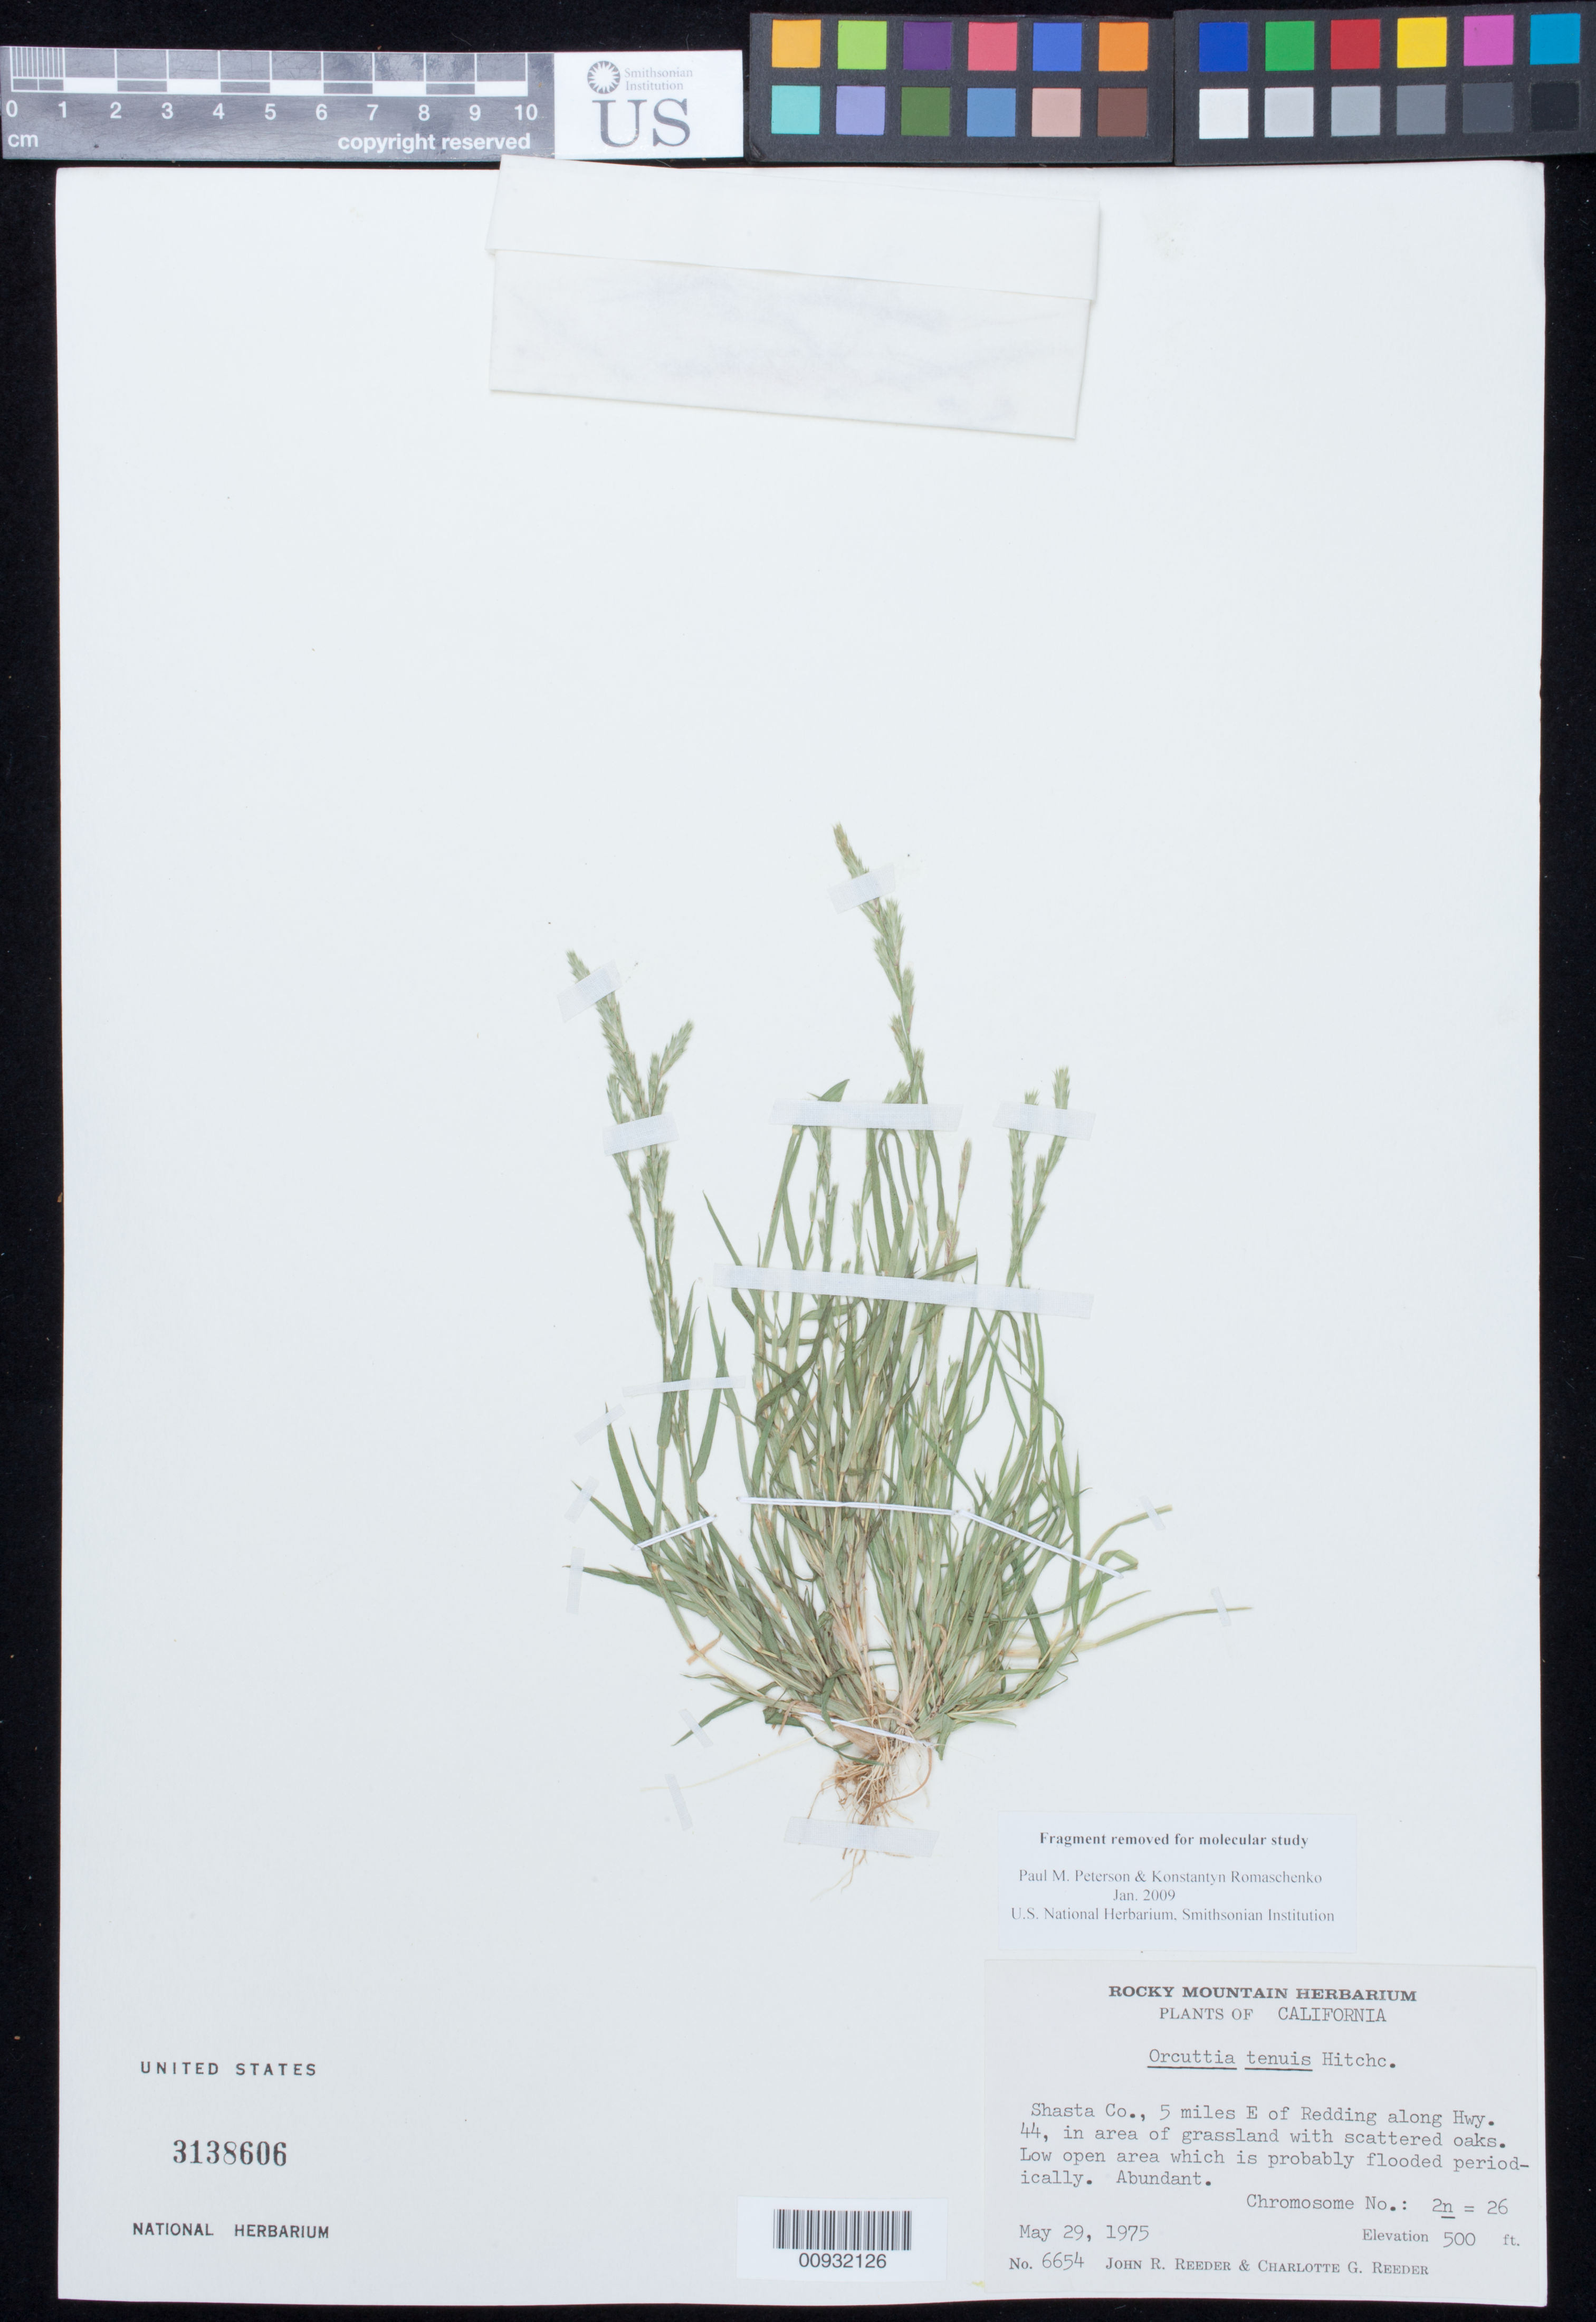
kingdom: Plantae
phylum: Tracheophyta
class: Liliopsida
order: Poales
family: Poaceae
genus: Orcuttia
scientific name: Orcuttia tenuis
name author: Hitchc.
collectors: J. R. Reeder & C. G. Reeder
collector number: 6654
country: United States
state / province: California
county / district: Shasta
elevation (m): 152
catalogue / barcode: US 3138606